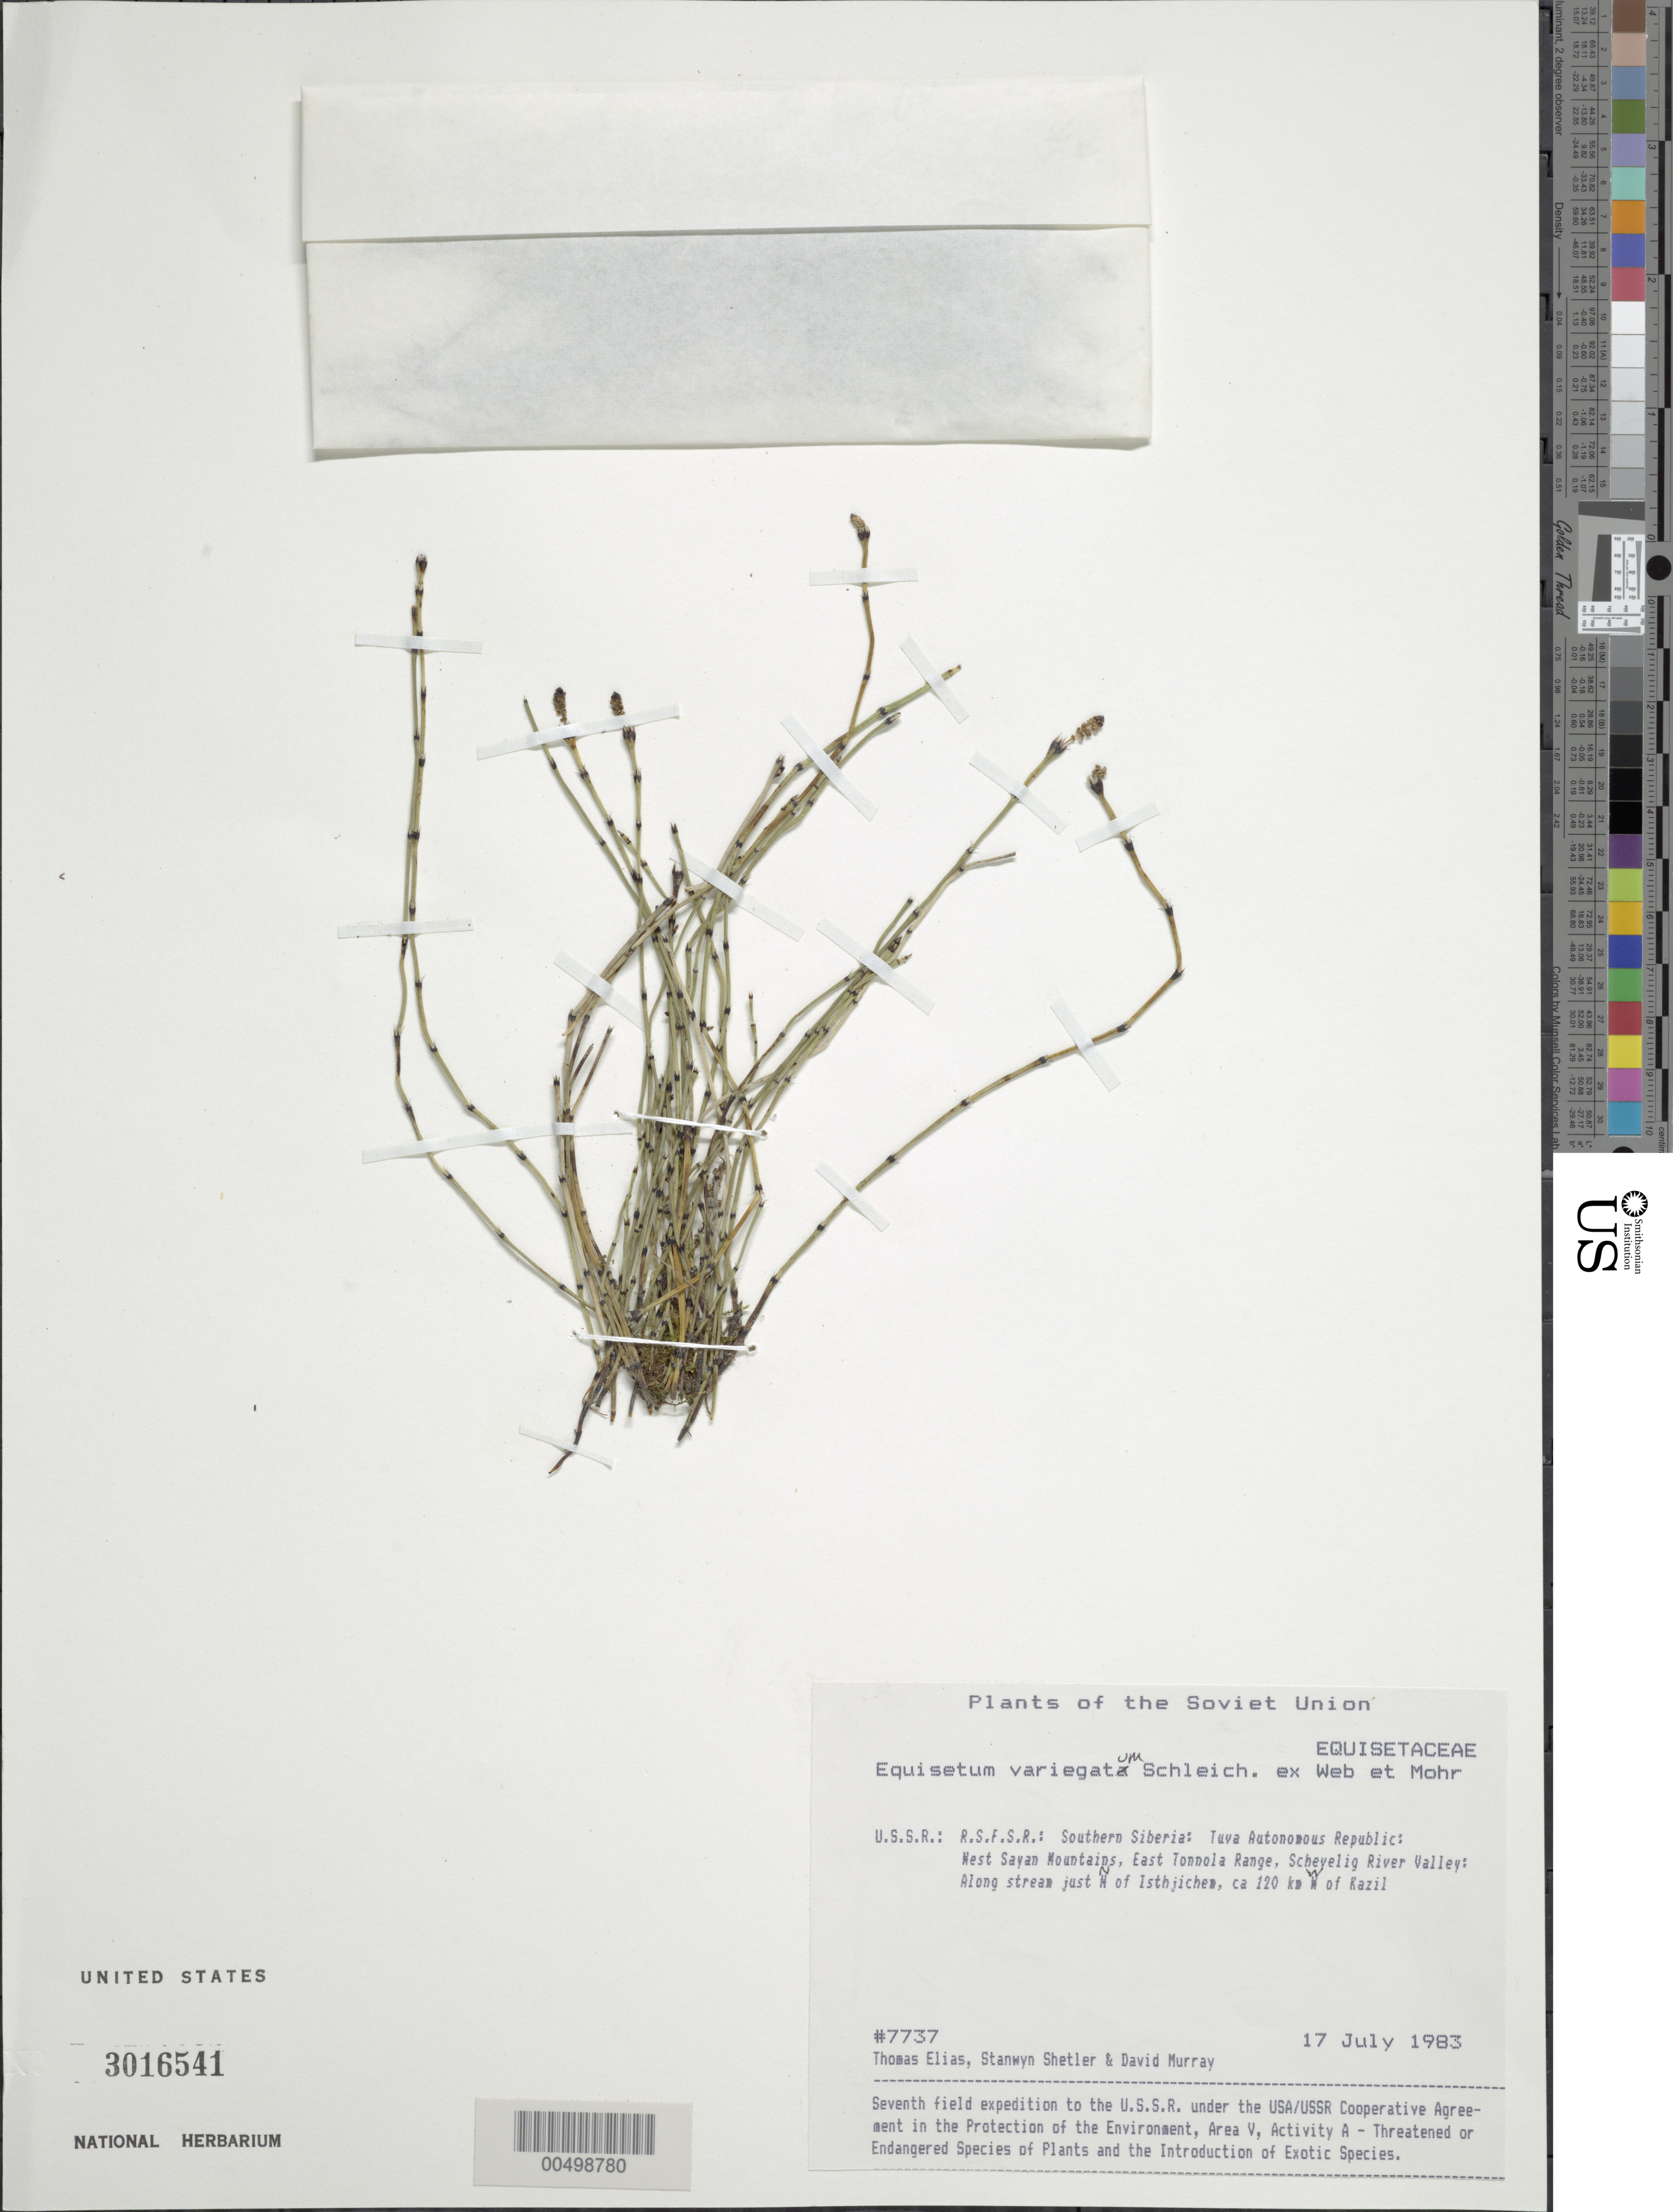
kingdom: Plantae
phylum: Tracheophyta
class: Polypodiopsida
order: Equisetales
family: Equisetaceae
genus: Equisetum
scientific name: Equisetum variegatum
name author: Schleich. ex F. Weber & D. Mohr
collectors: T. Elias, S. Shetler & D. F. Murray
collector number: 7737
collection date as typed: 17 Jul 1983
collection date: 1983-07-17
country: Russian Federation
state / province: Tuva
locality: West Sayan Republic, East Tonnola [Tannu-Ola] Range, Schevelig River Valley, just N of Isthjichem [Ishti-Khem], *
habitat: along stream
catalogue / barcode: US 3016541